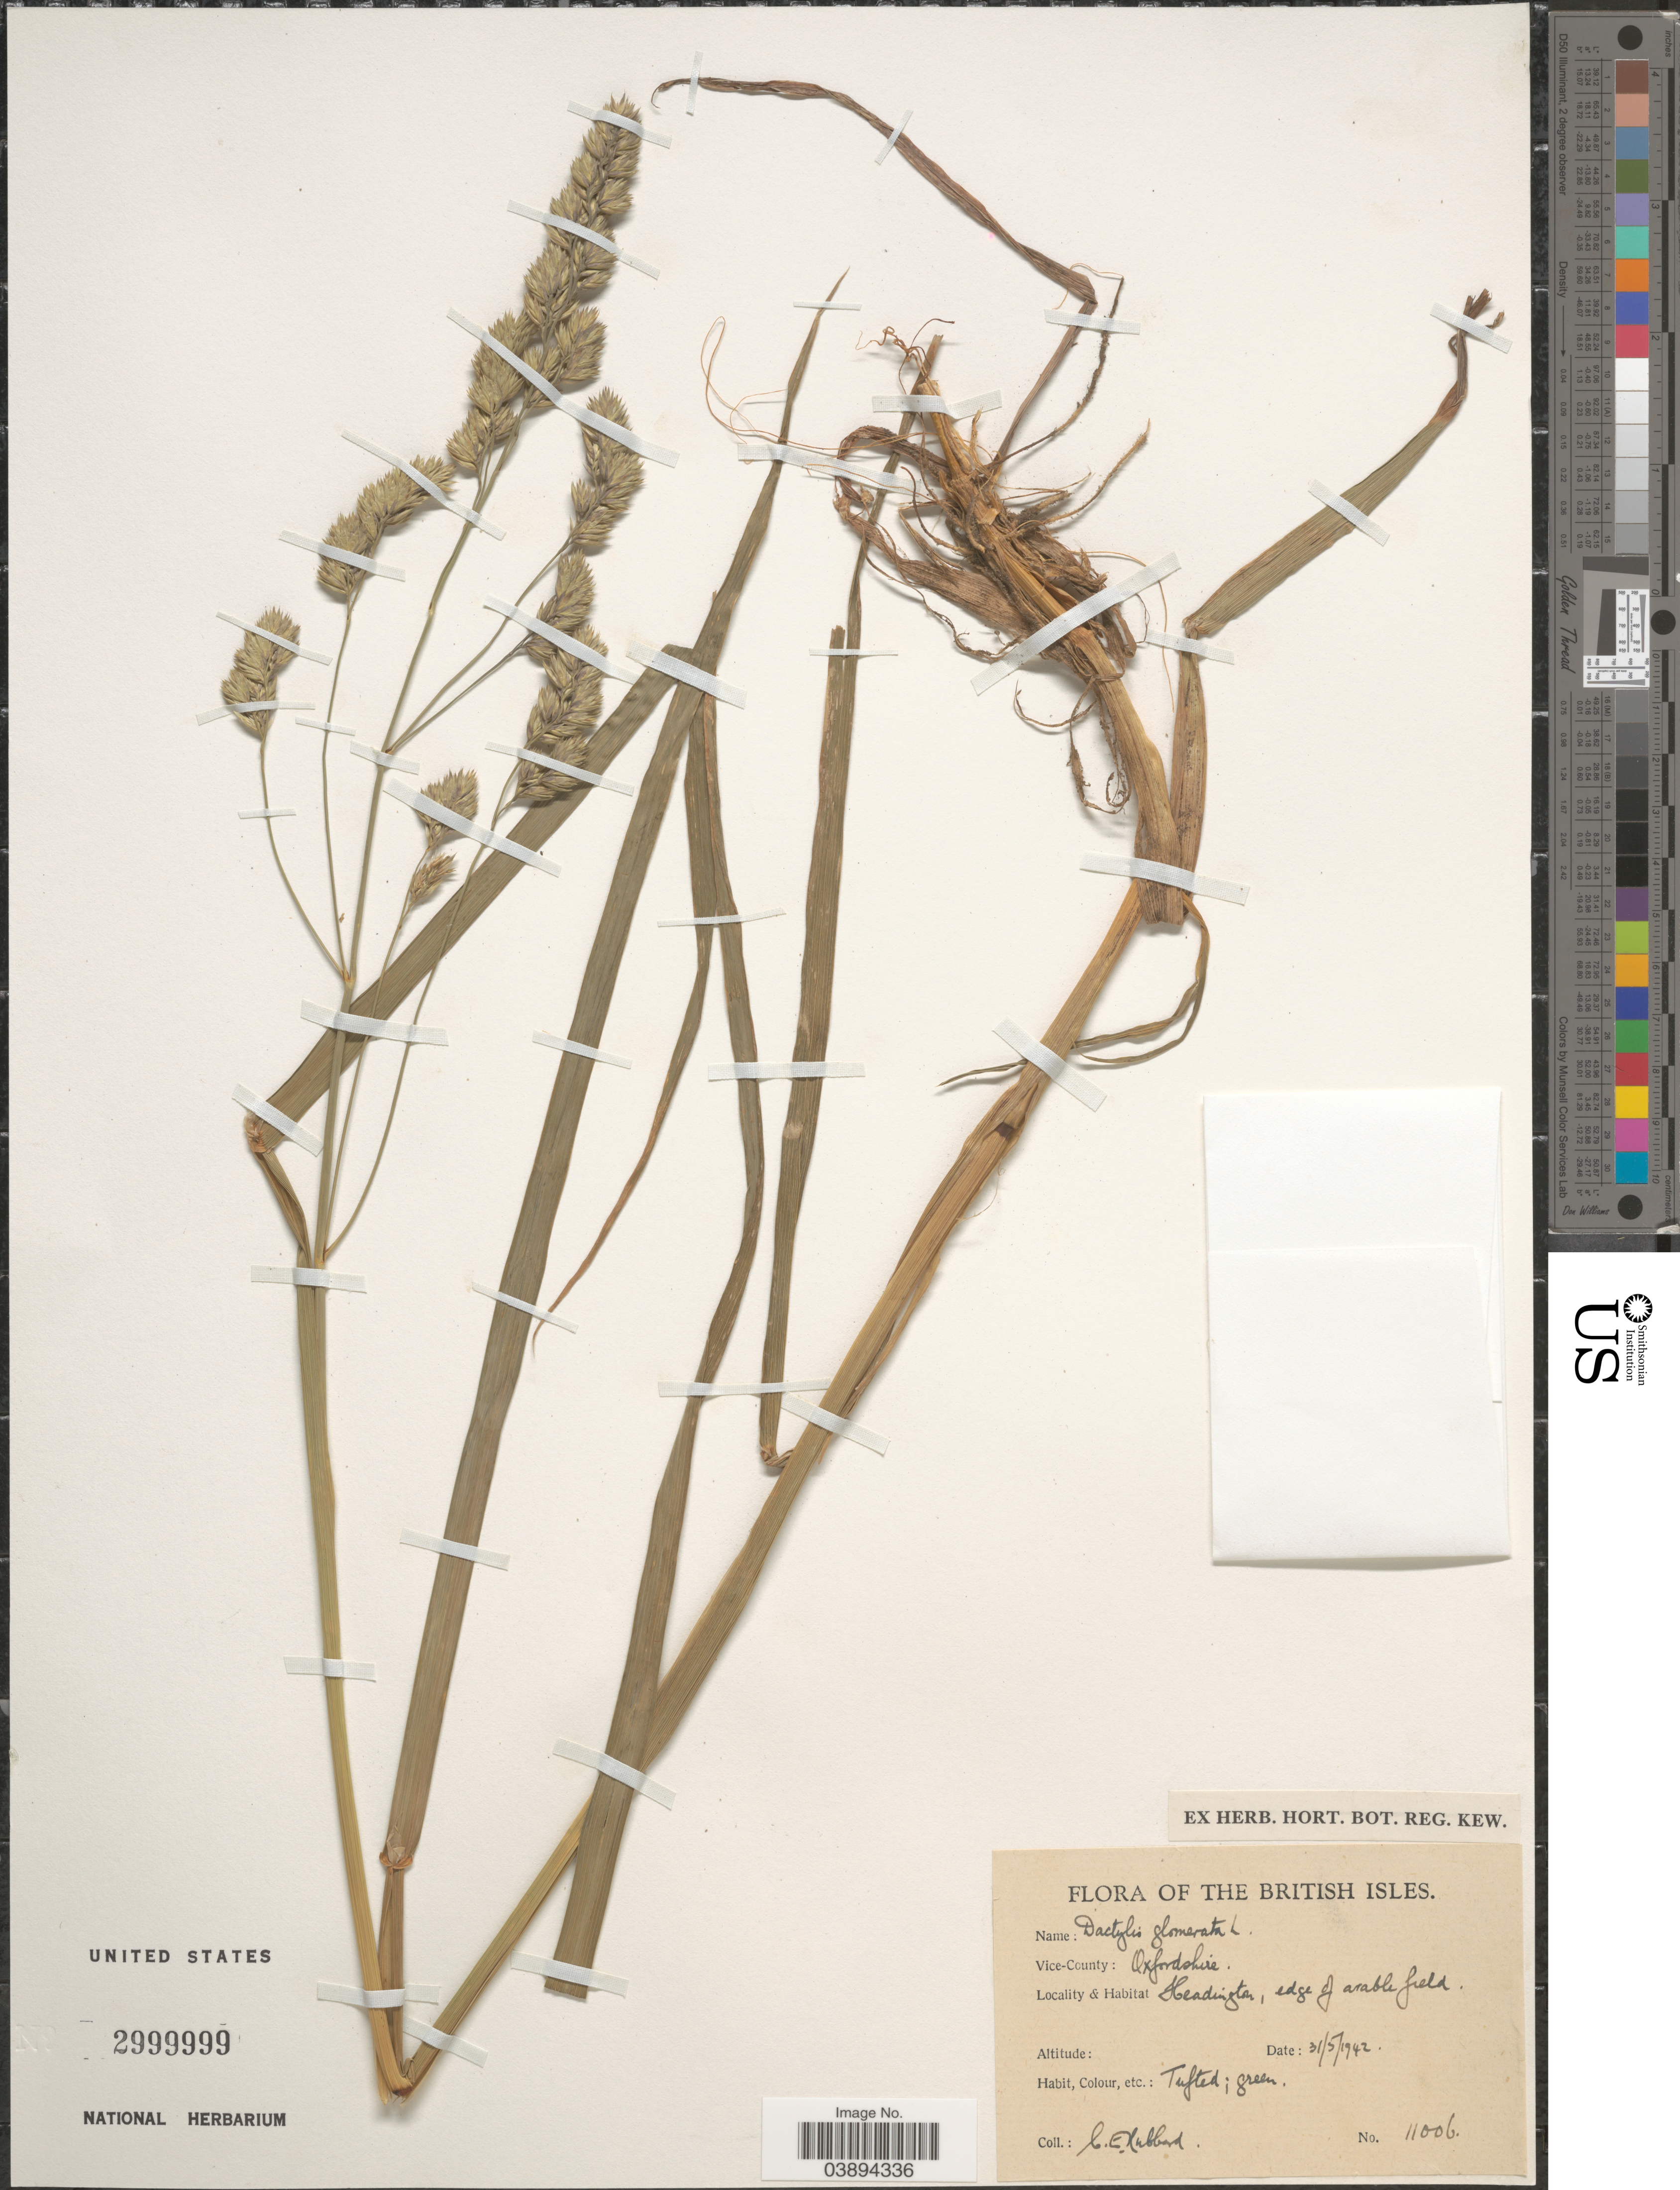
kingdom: Plantae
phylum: Tracheophyta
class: Liliopsida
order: Poales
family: Poaceae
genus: Dactylis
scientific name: Dactylis glomerata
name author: L.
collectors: C. E. Hubbard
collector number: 11006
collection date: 1942-05-31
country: United Kingdom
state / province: England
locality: The British Isles. Vice-County: Oxfordshire. Headington, edge of arable field.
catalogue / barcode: US 2999999